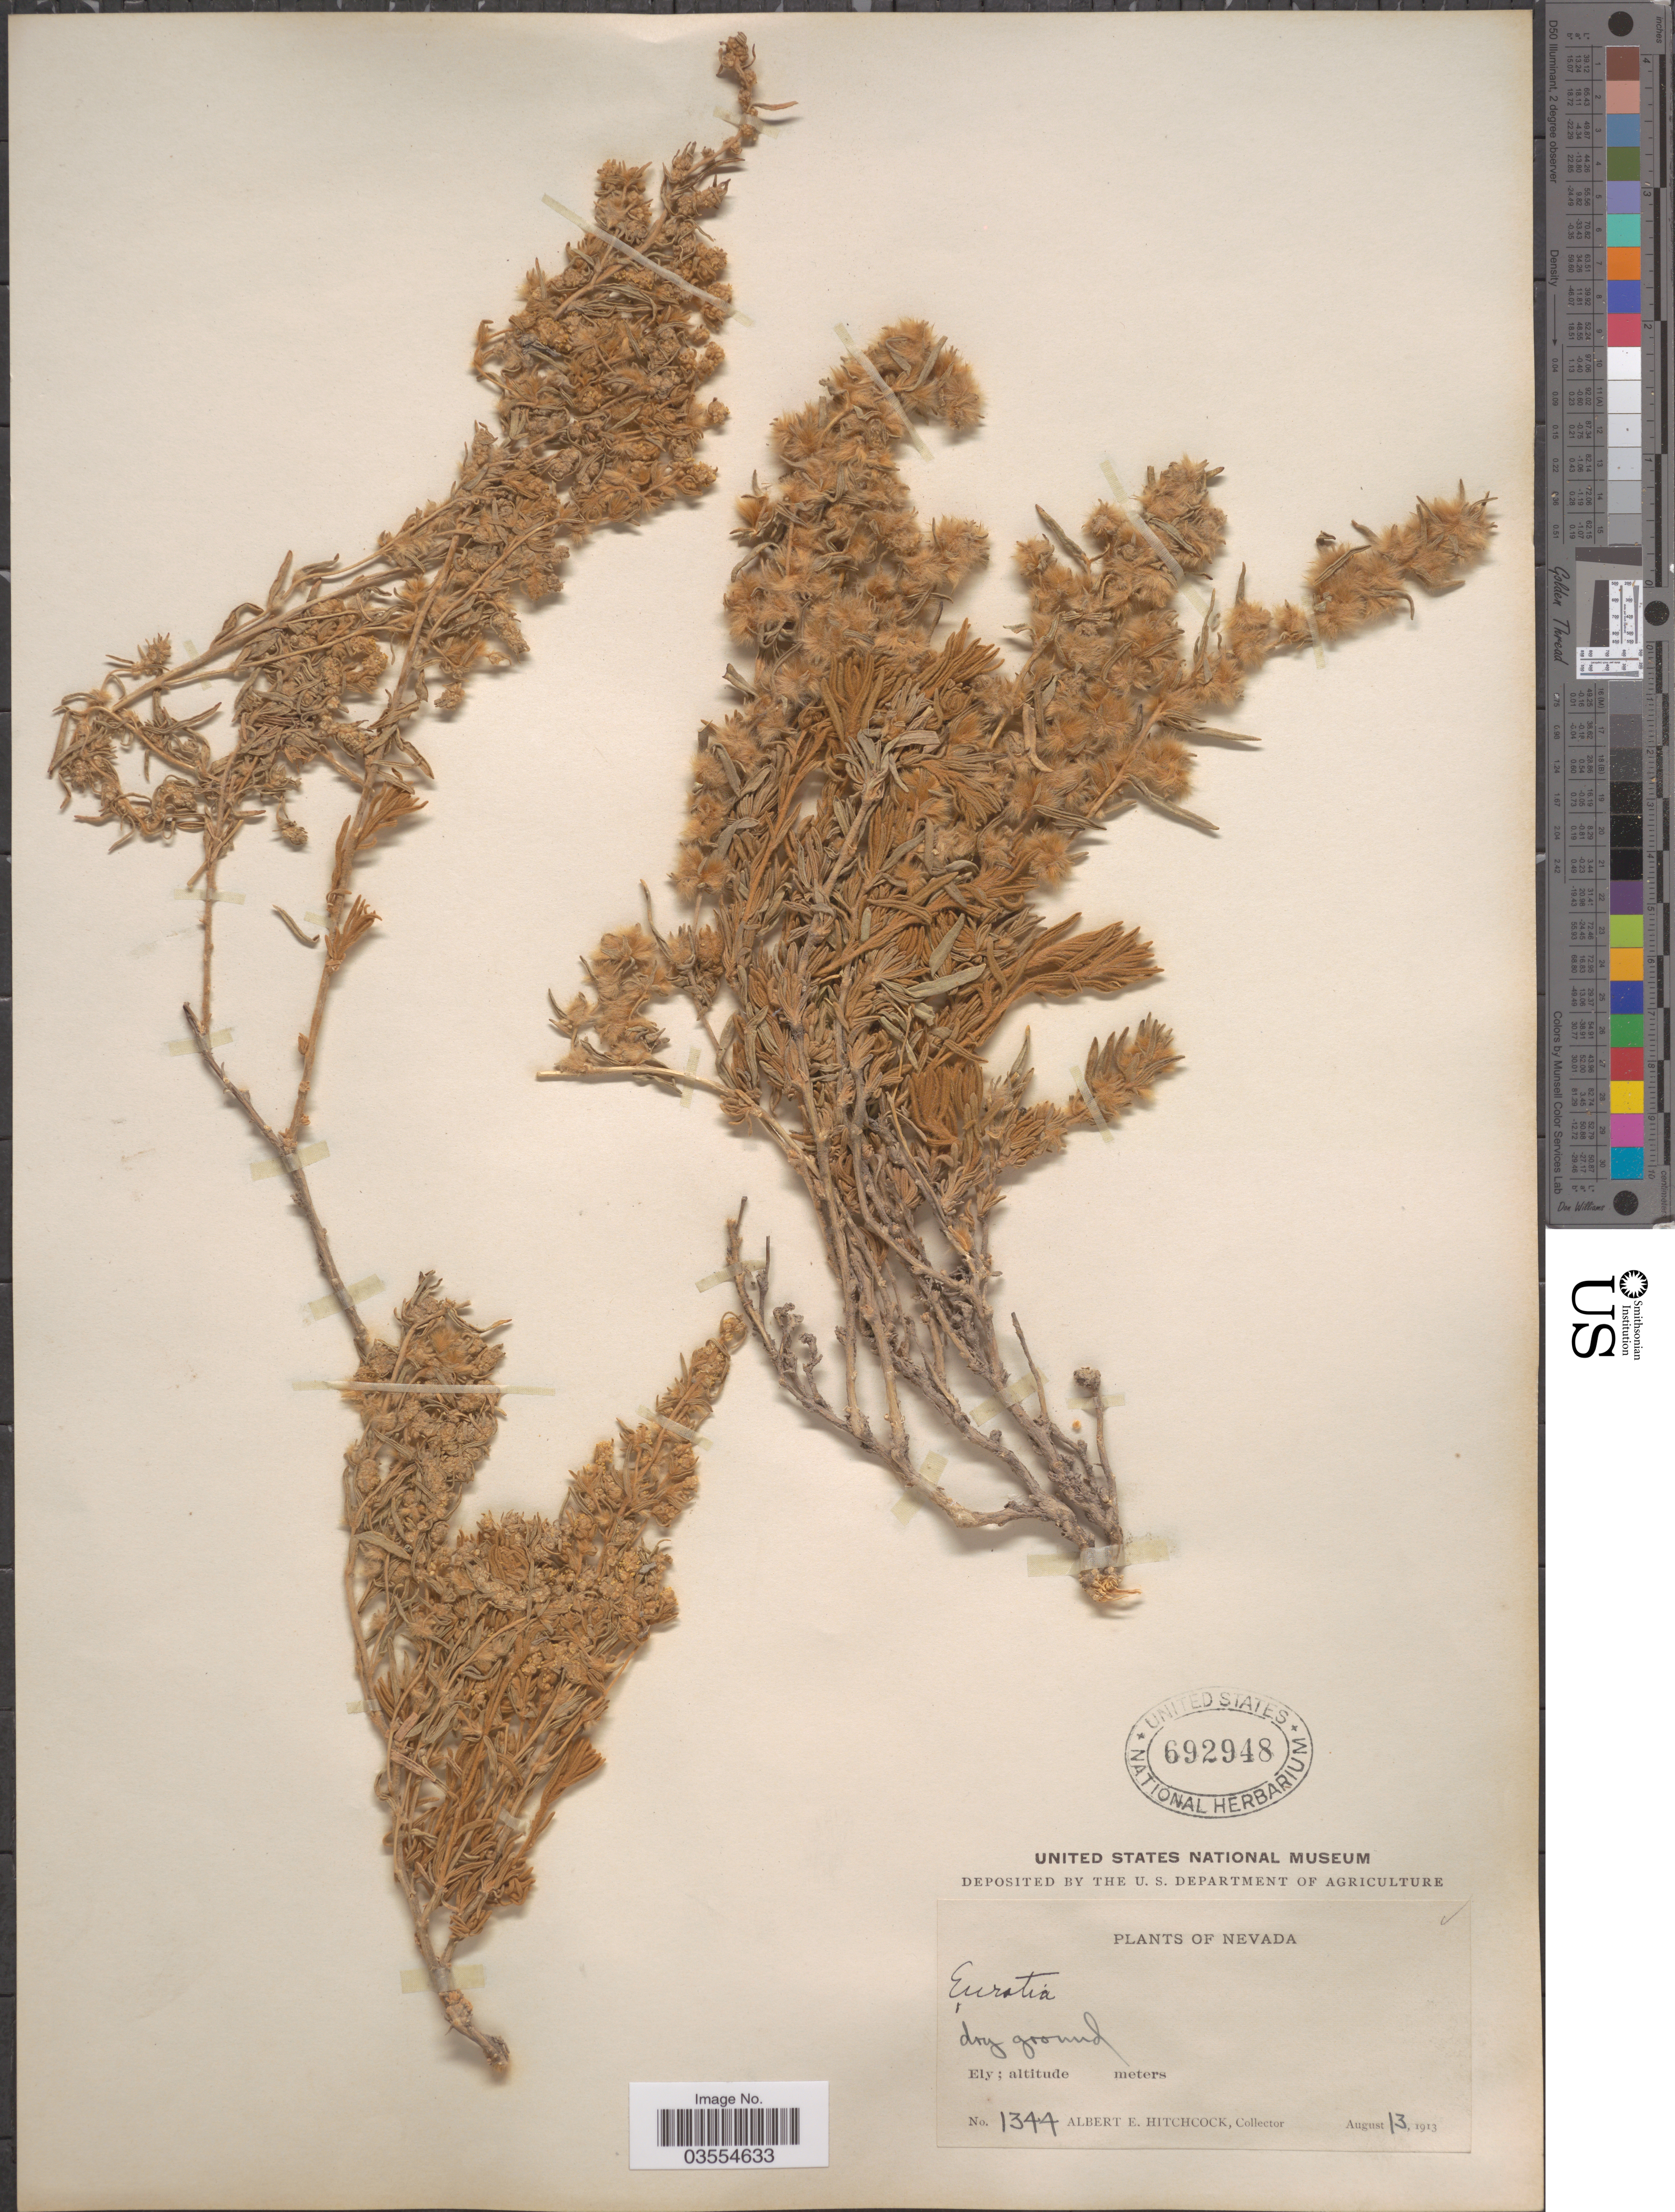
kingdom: Plantae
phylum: Tracheophyta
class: Magnoliopsida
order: Caryophyllales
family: Amaranthaceae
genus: Krascheninnikovia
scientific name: Krascheninnikovia lanata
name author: (Pursh) A. Meeuse & A.Smit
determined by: Strong, Mark T., (BOT), Smithsonian Institution - National Museum of Natural History (UNITED STATES)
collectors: A. Hitchcock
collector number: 1344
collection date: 1913-08-13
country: United States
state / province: Nevada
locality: Ely.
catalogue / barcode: US 692948